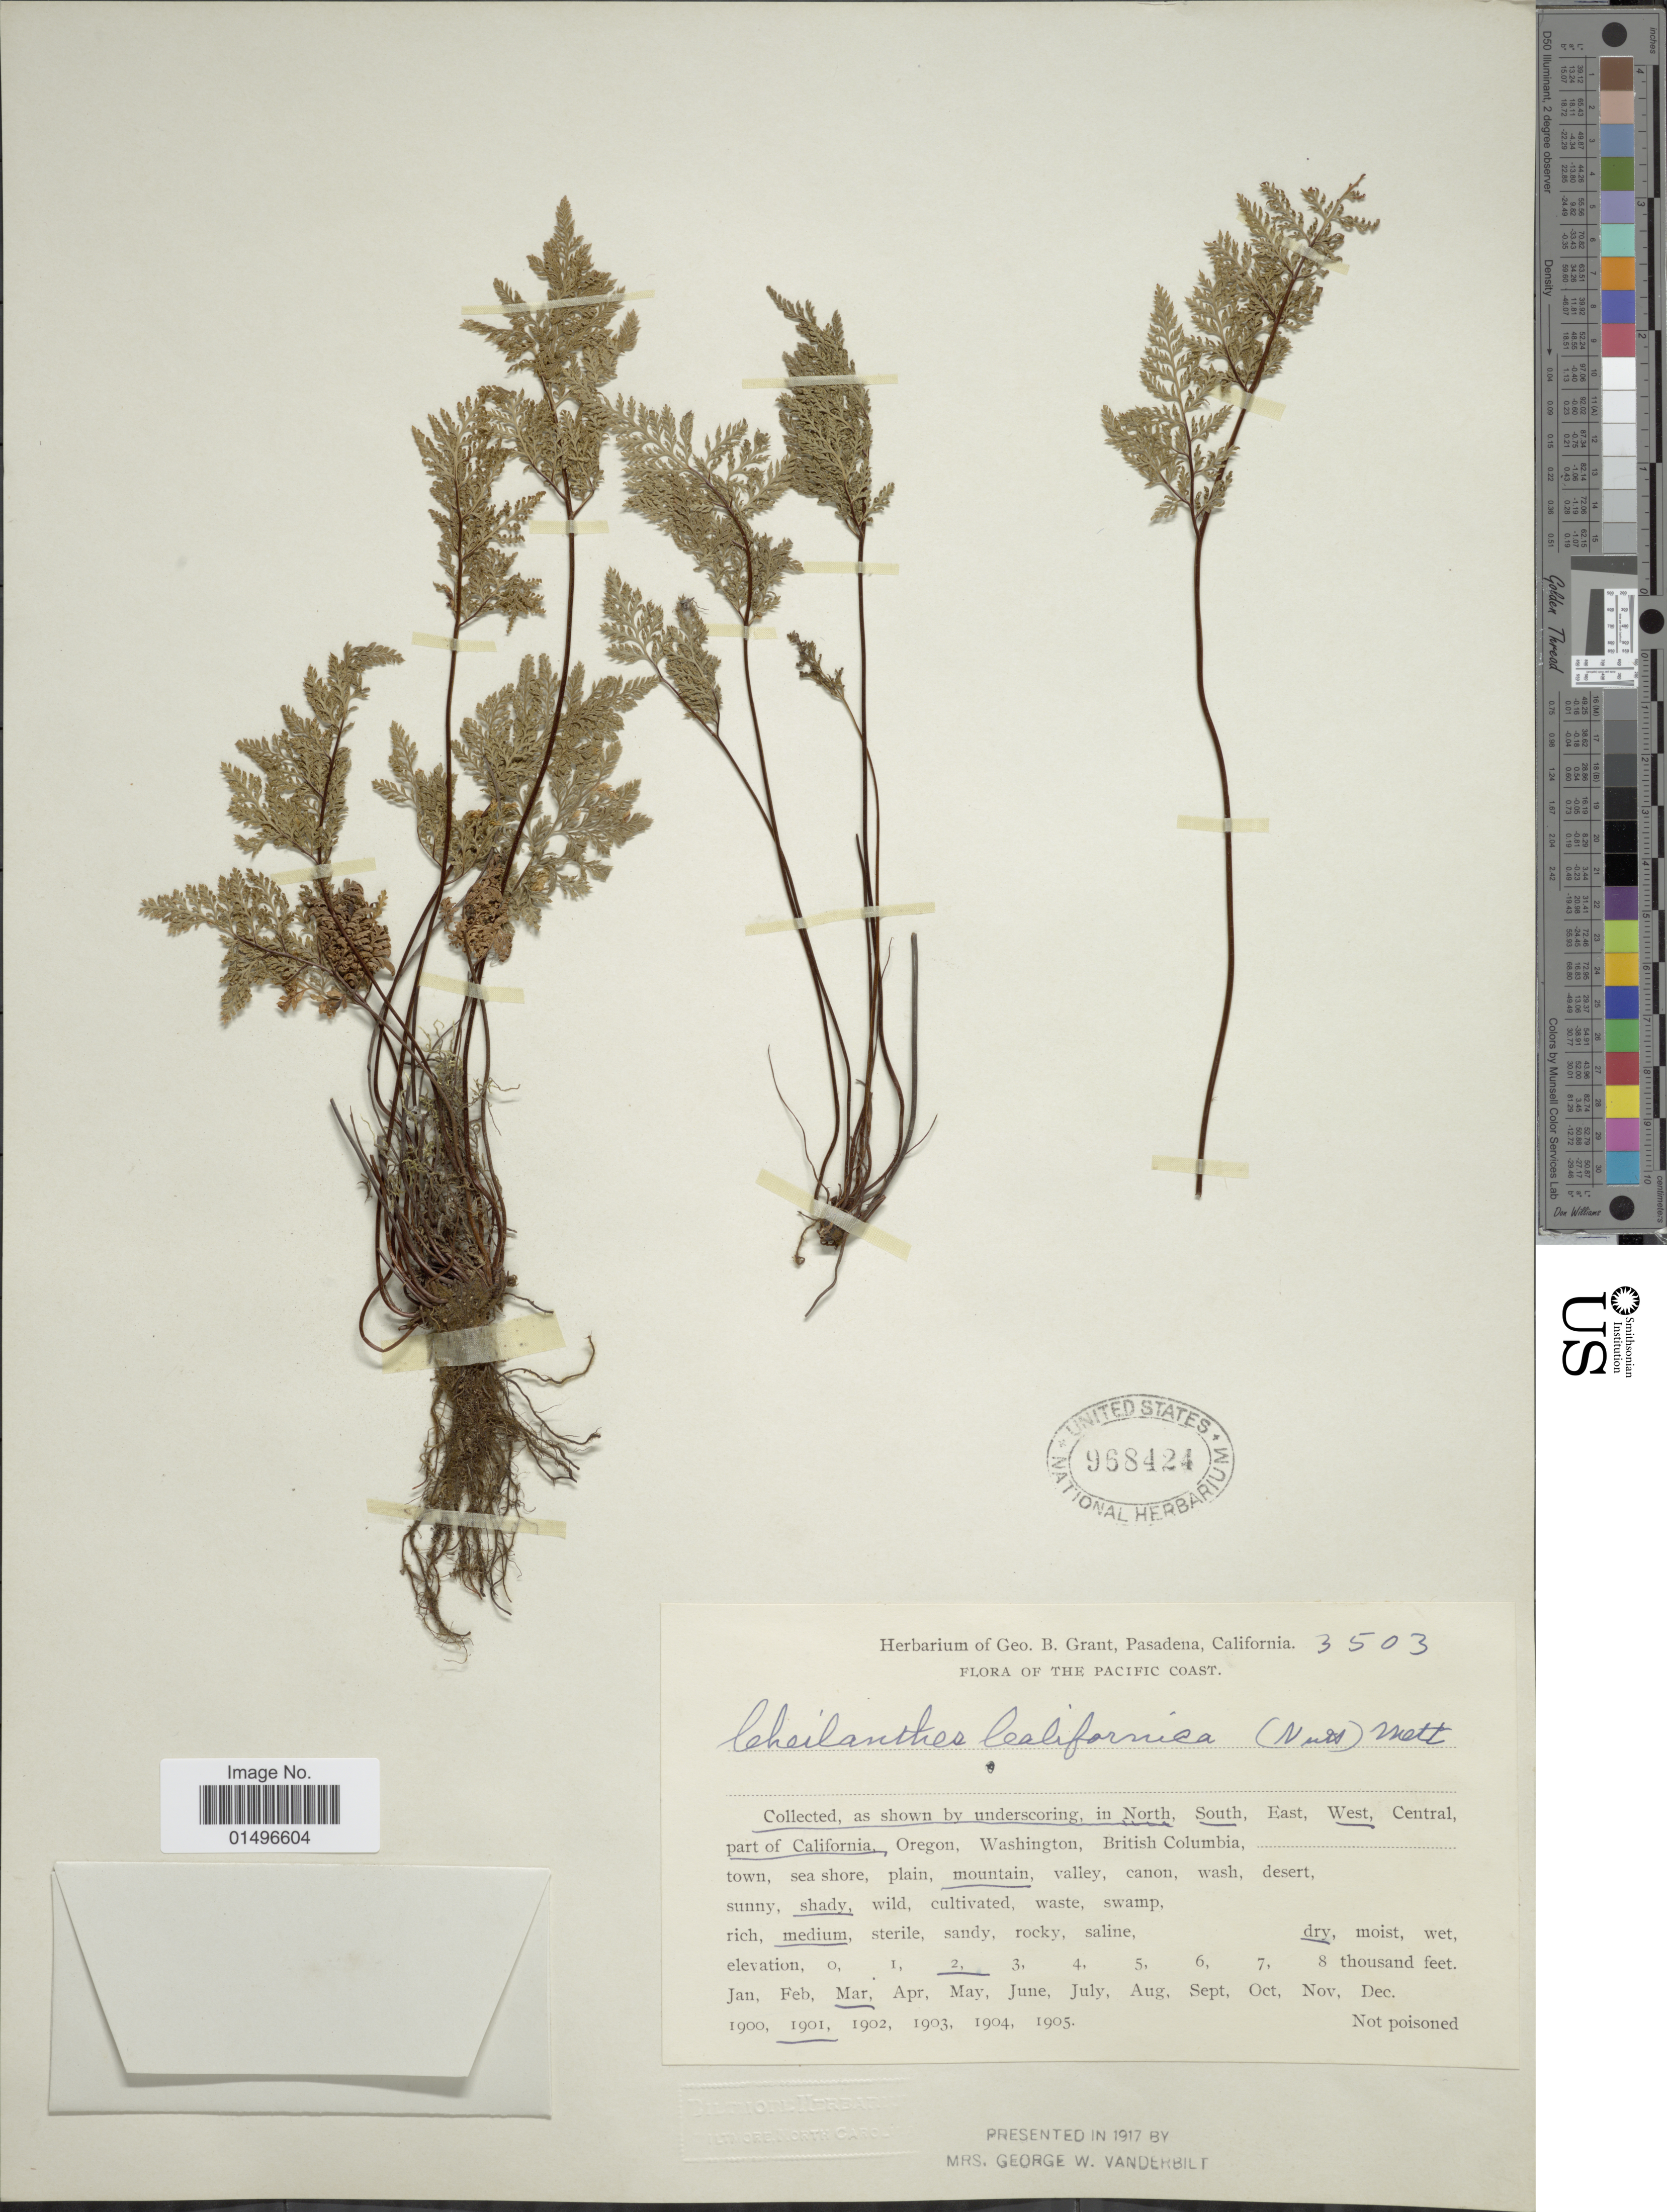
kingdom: Plantae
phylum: Tracheophyta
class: Polypodiopsida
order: Polypodiales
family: Pteridaceae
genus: Aspidotis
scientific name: Aspidotis californica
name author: (Hook.) Nutt. ex Copel.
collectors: ex herb. G. B. Grant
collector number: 3503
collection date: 1901-03-02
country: United States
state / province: California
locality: North, South, West part of California, Pacific Coast.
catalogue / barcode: US 968424